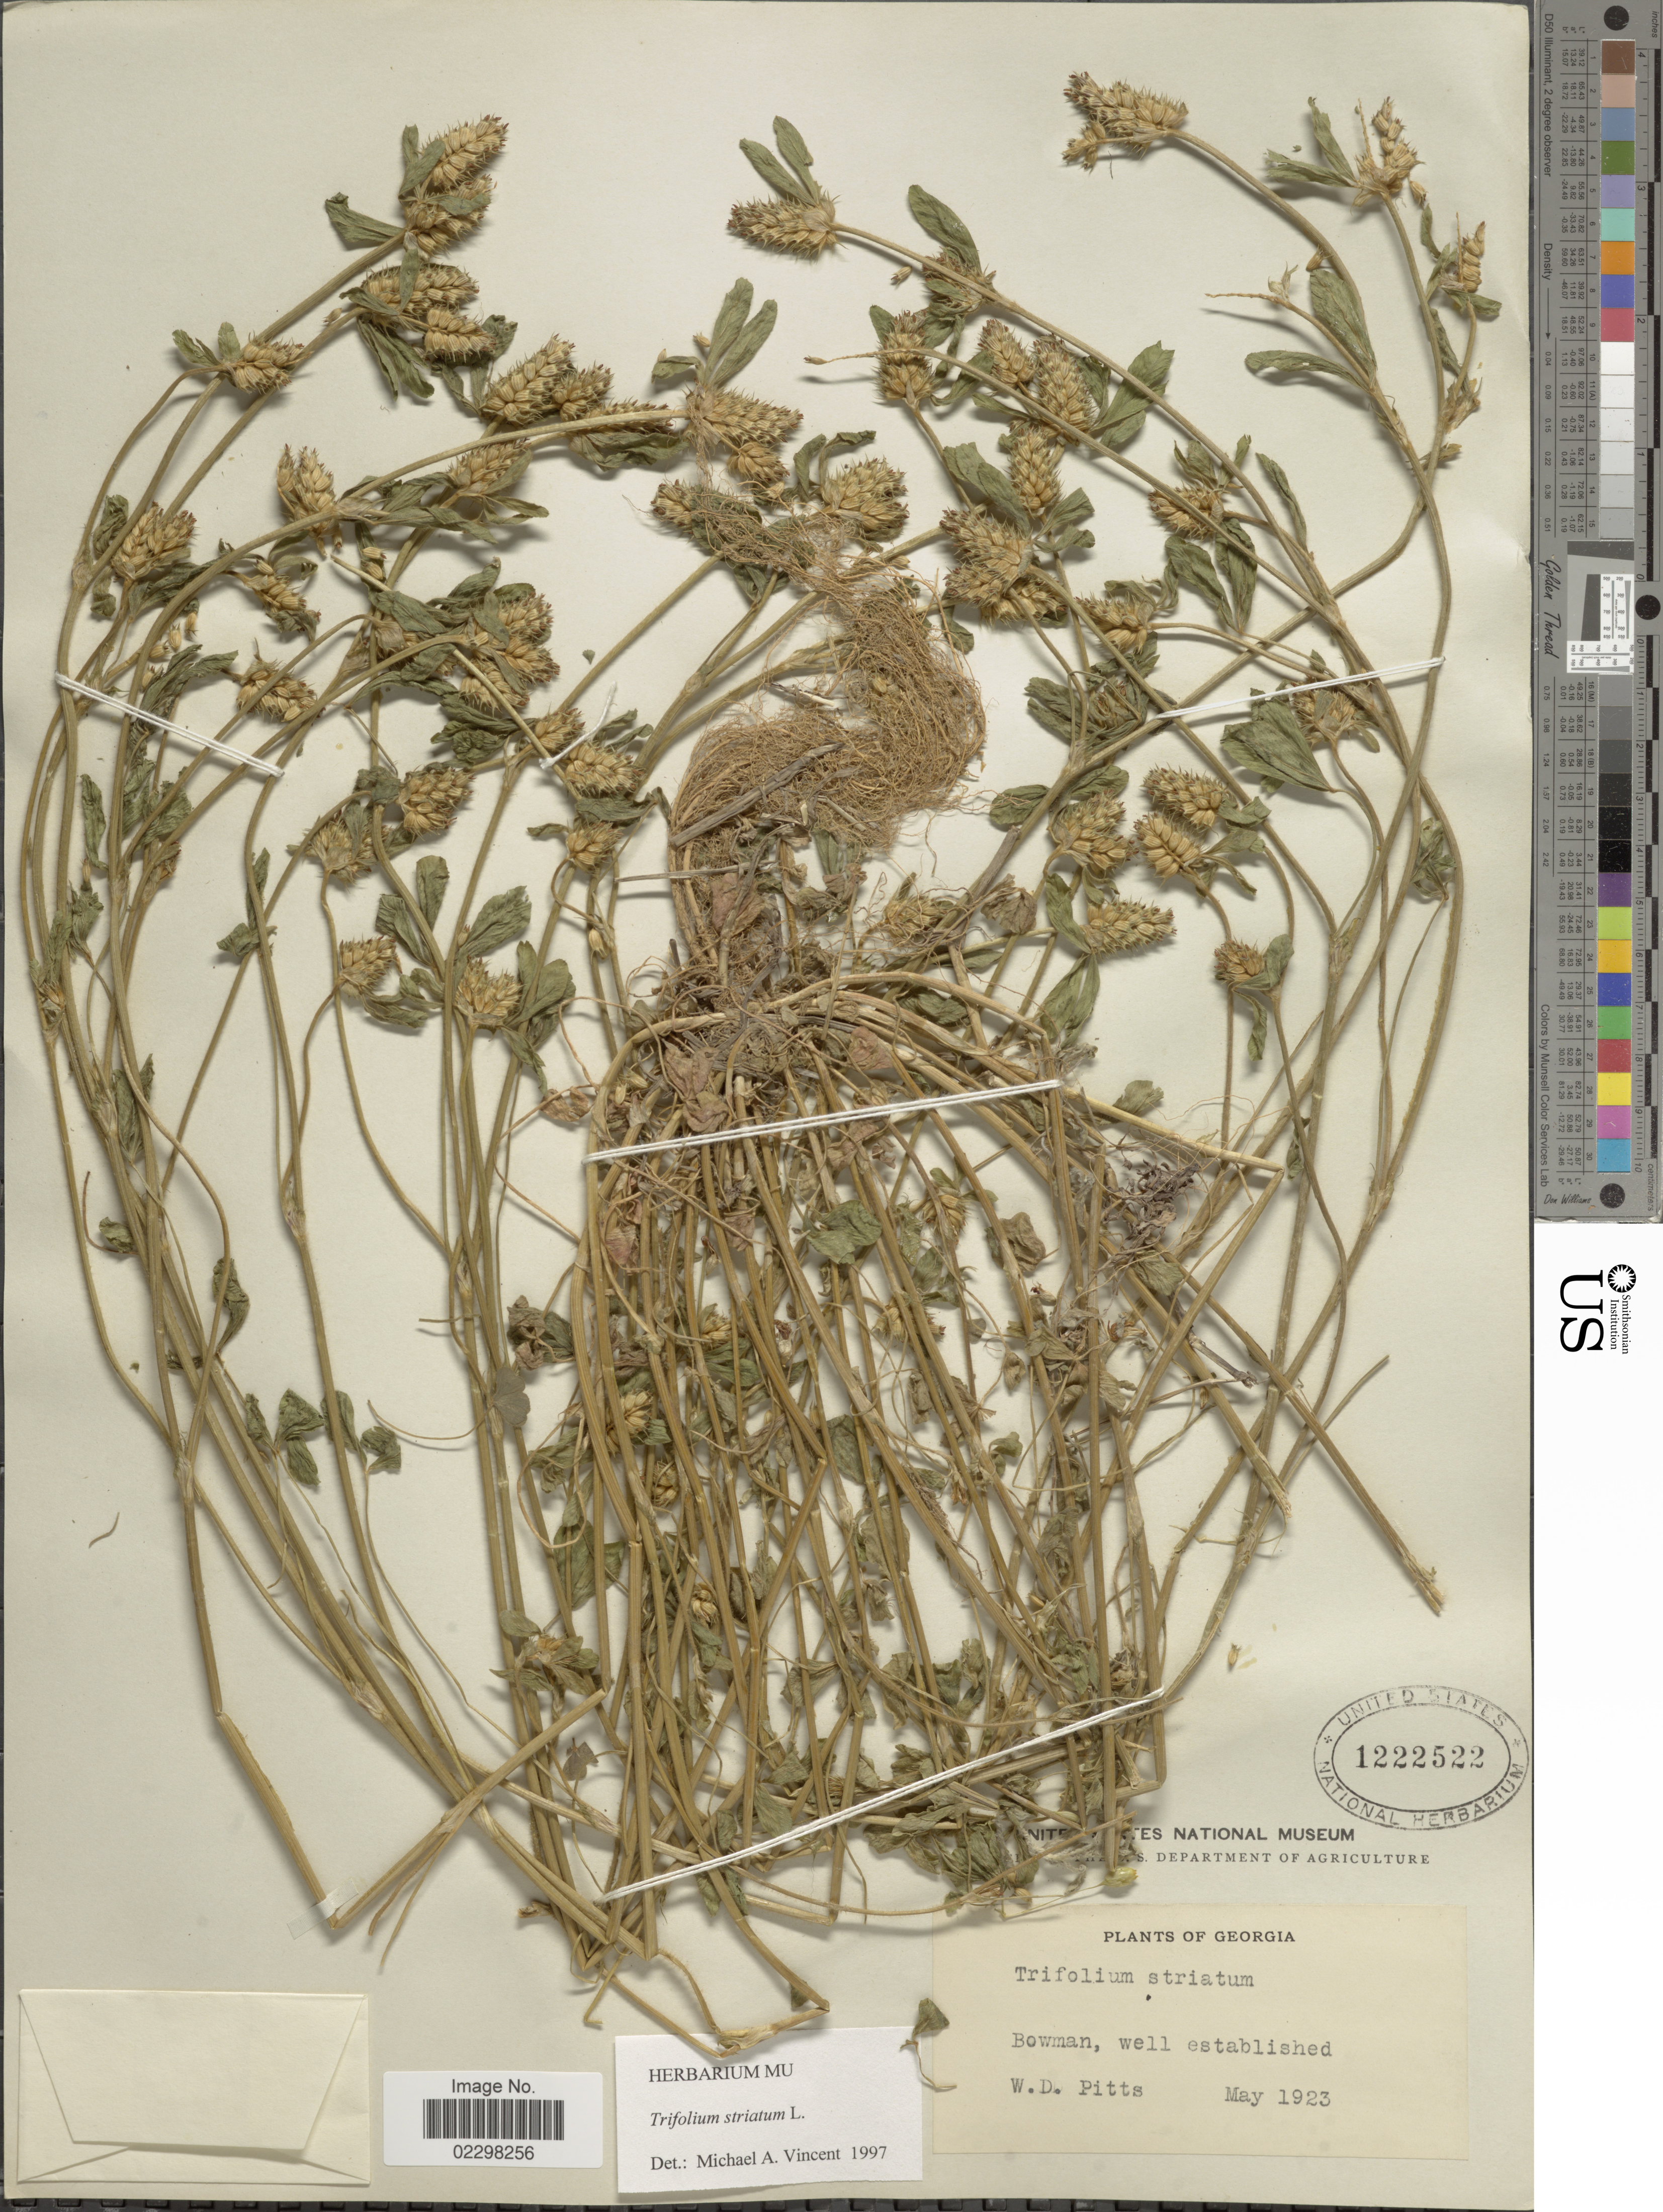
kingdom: Plantae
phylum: Tracheophyta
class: Magnoliopsida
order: Fabales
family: Fabaceae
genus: Trifolium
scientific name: Trifolium striatum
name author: L.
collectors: W. Pitts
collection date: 1923-05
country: United States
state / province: Georgia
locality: Bowman.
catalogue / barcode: US 1222522